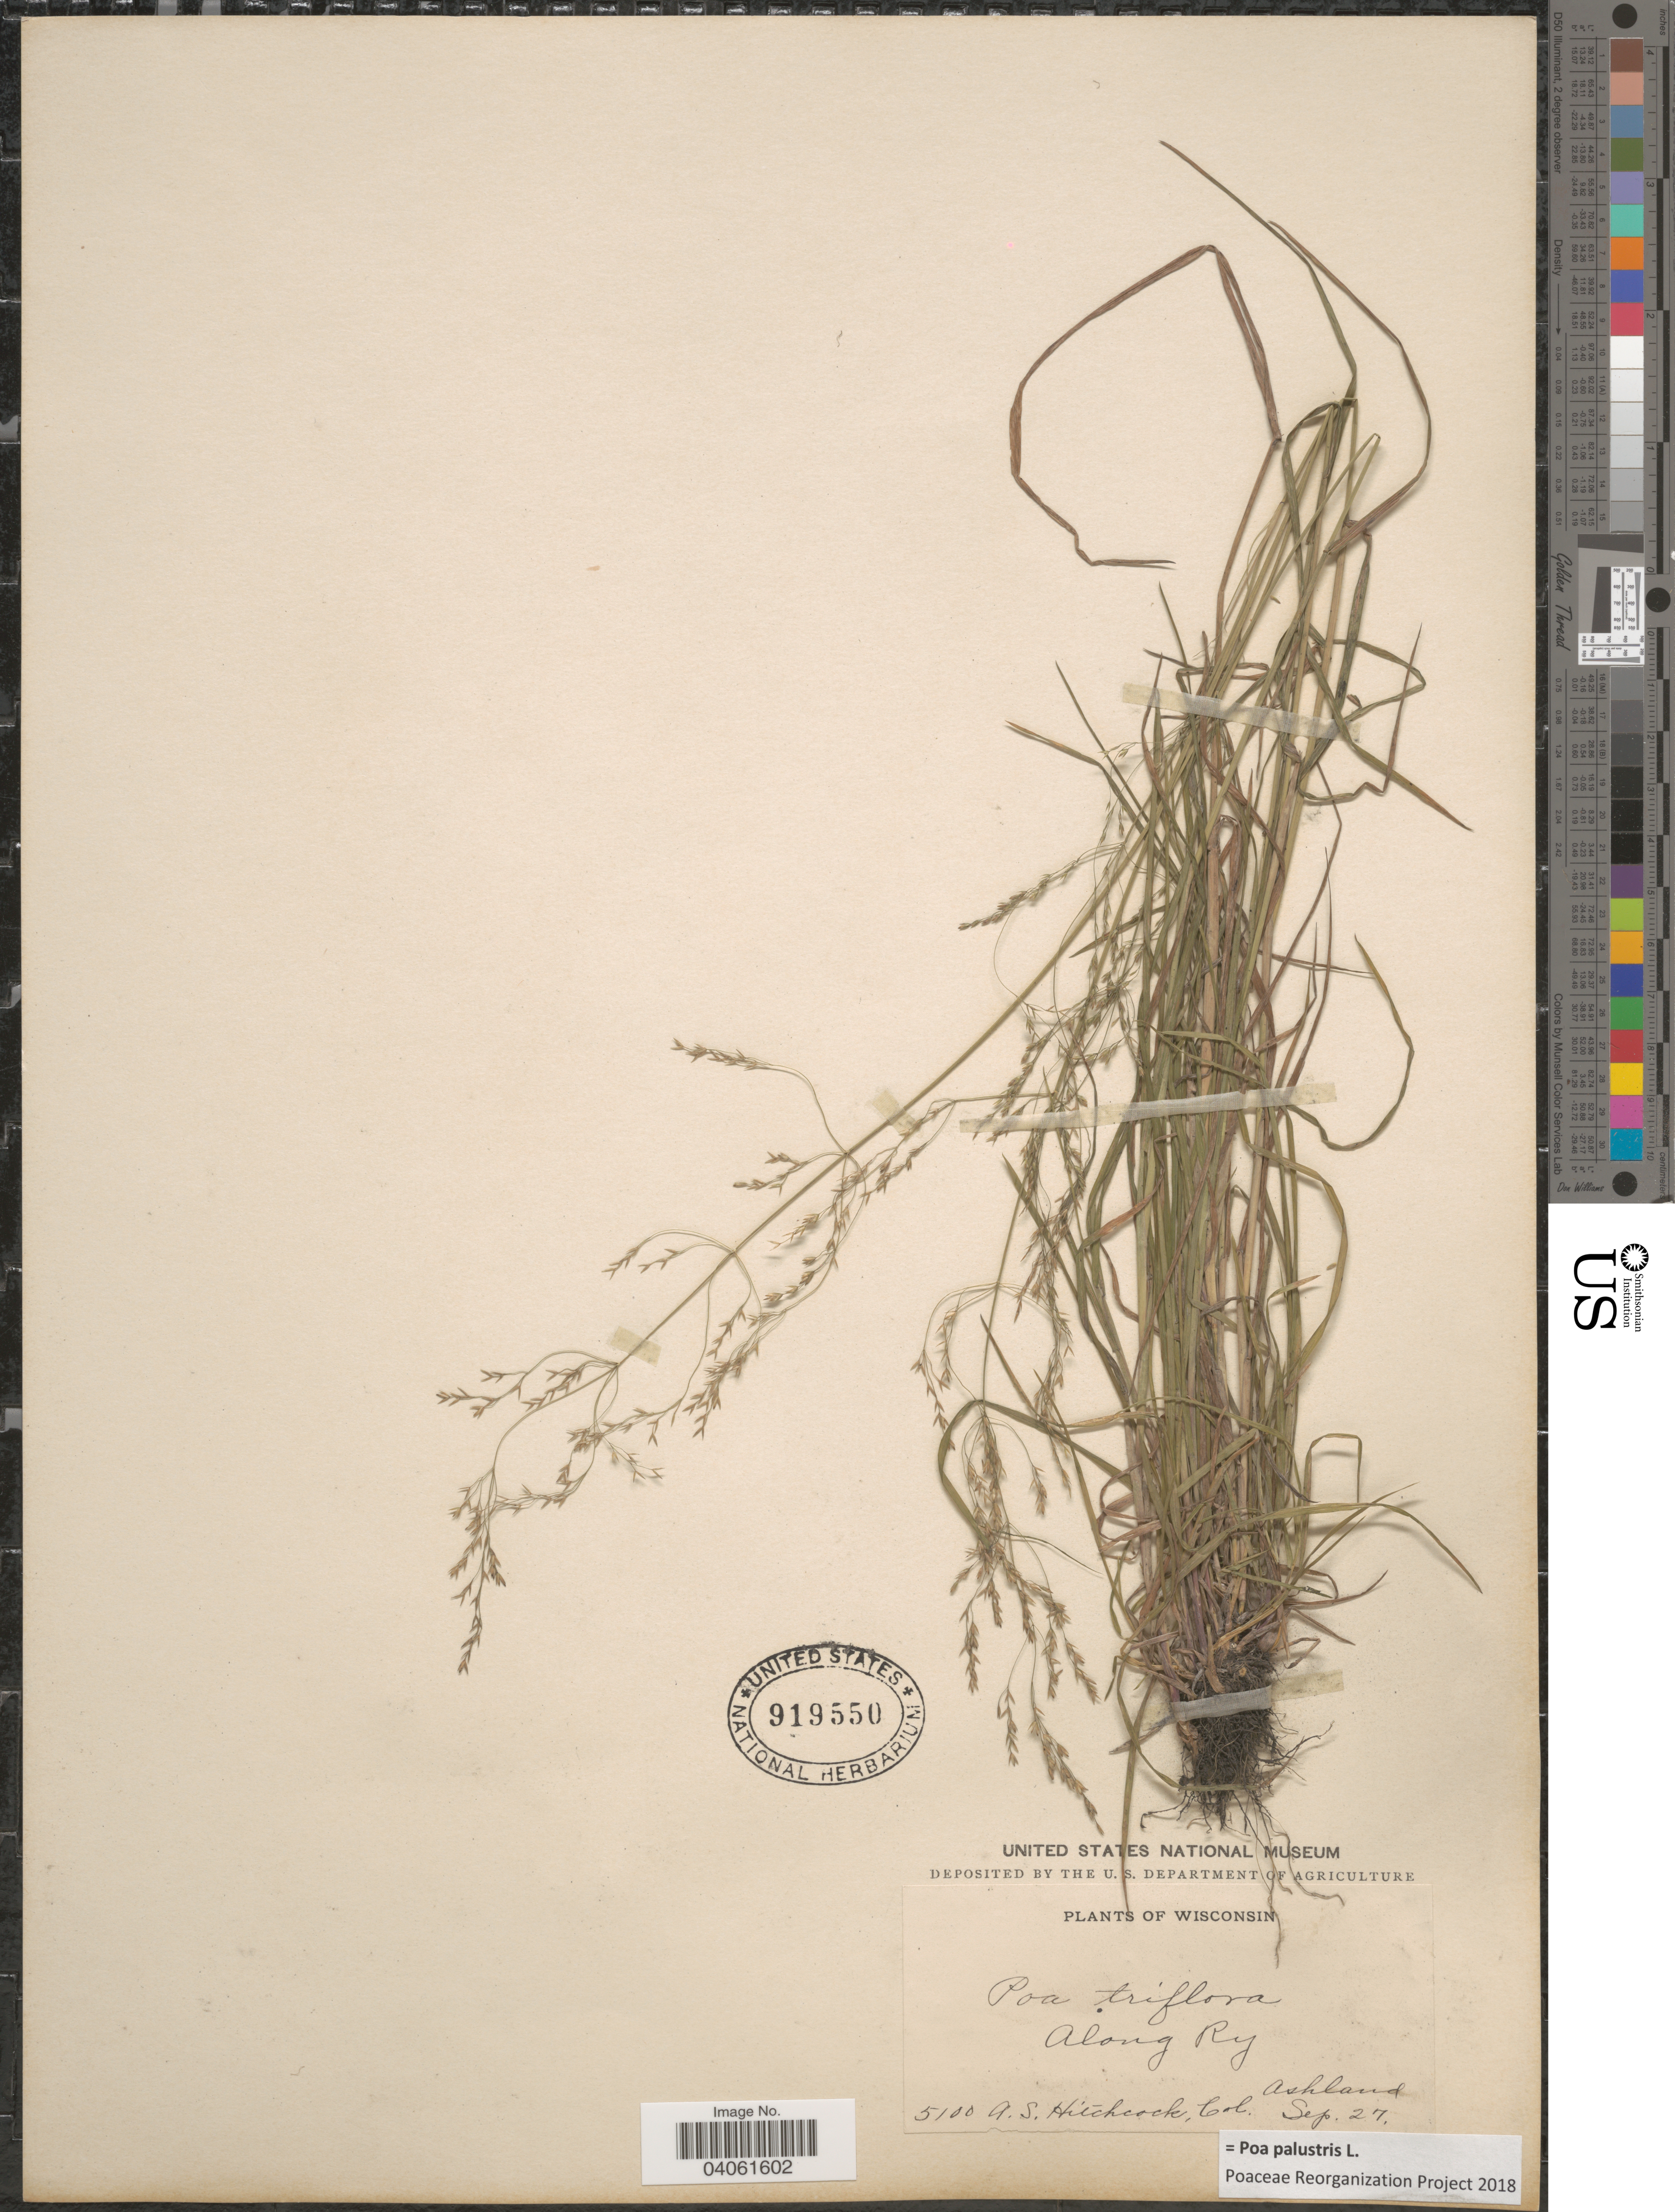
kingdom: Plantae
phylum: Tracheophyta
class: Liliopsida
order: Poales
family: Poaceae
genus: Poa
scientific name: Poa palustris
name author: L.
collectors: A. S. Hitchcock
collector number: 5100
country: United States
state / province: Wisconsin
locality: Along Ry, Ashland.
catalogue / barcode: US 919550